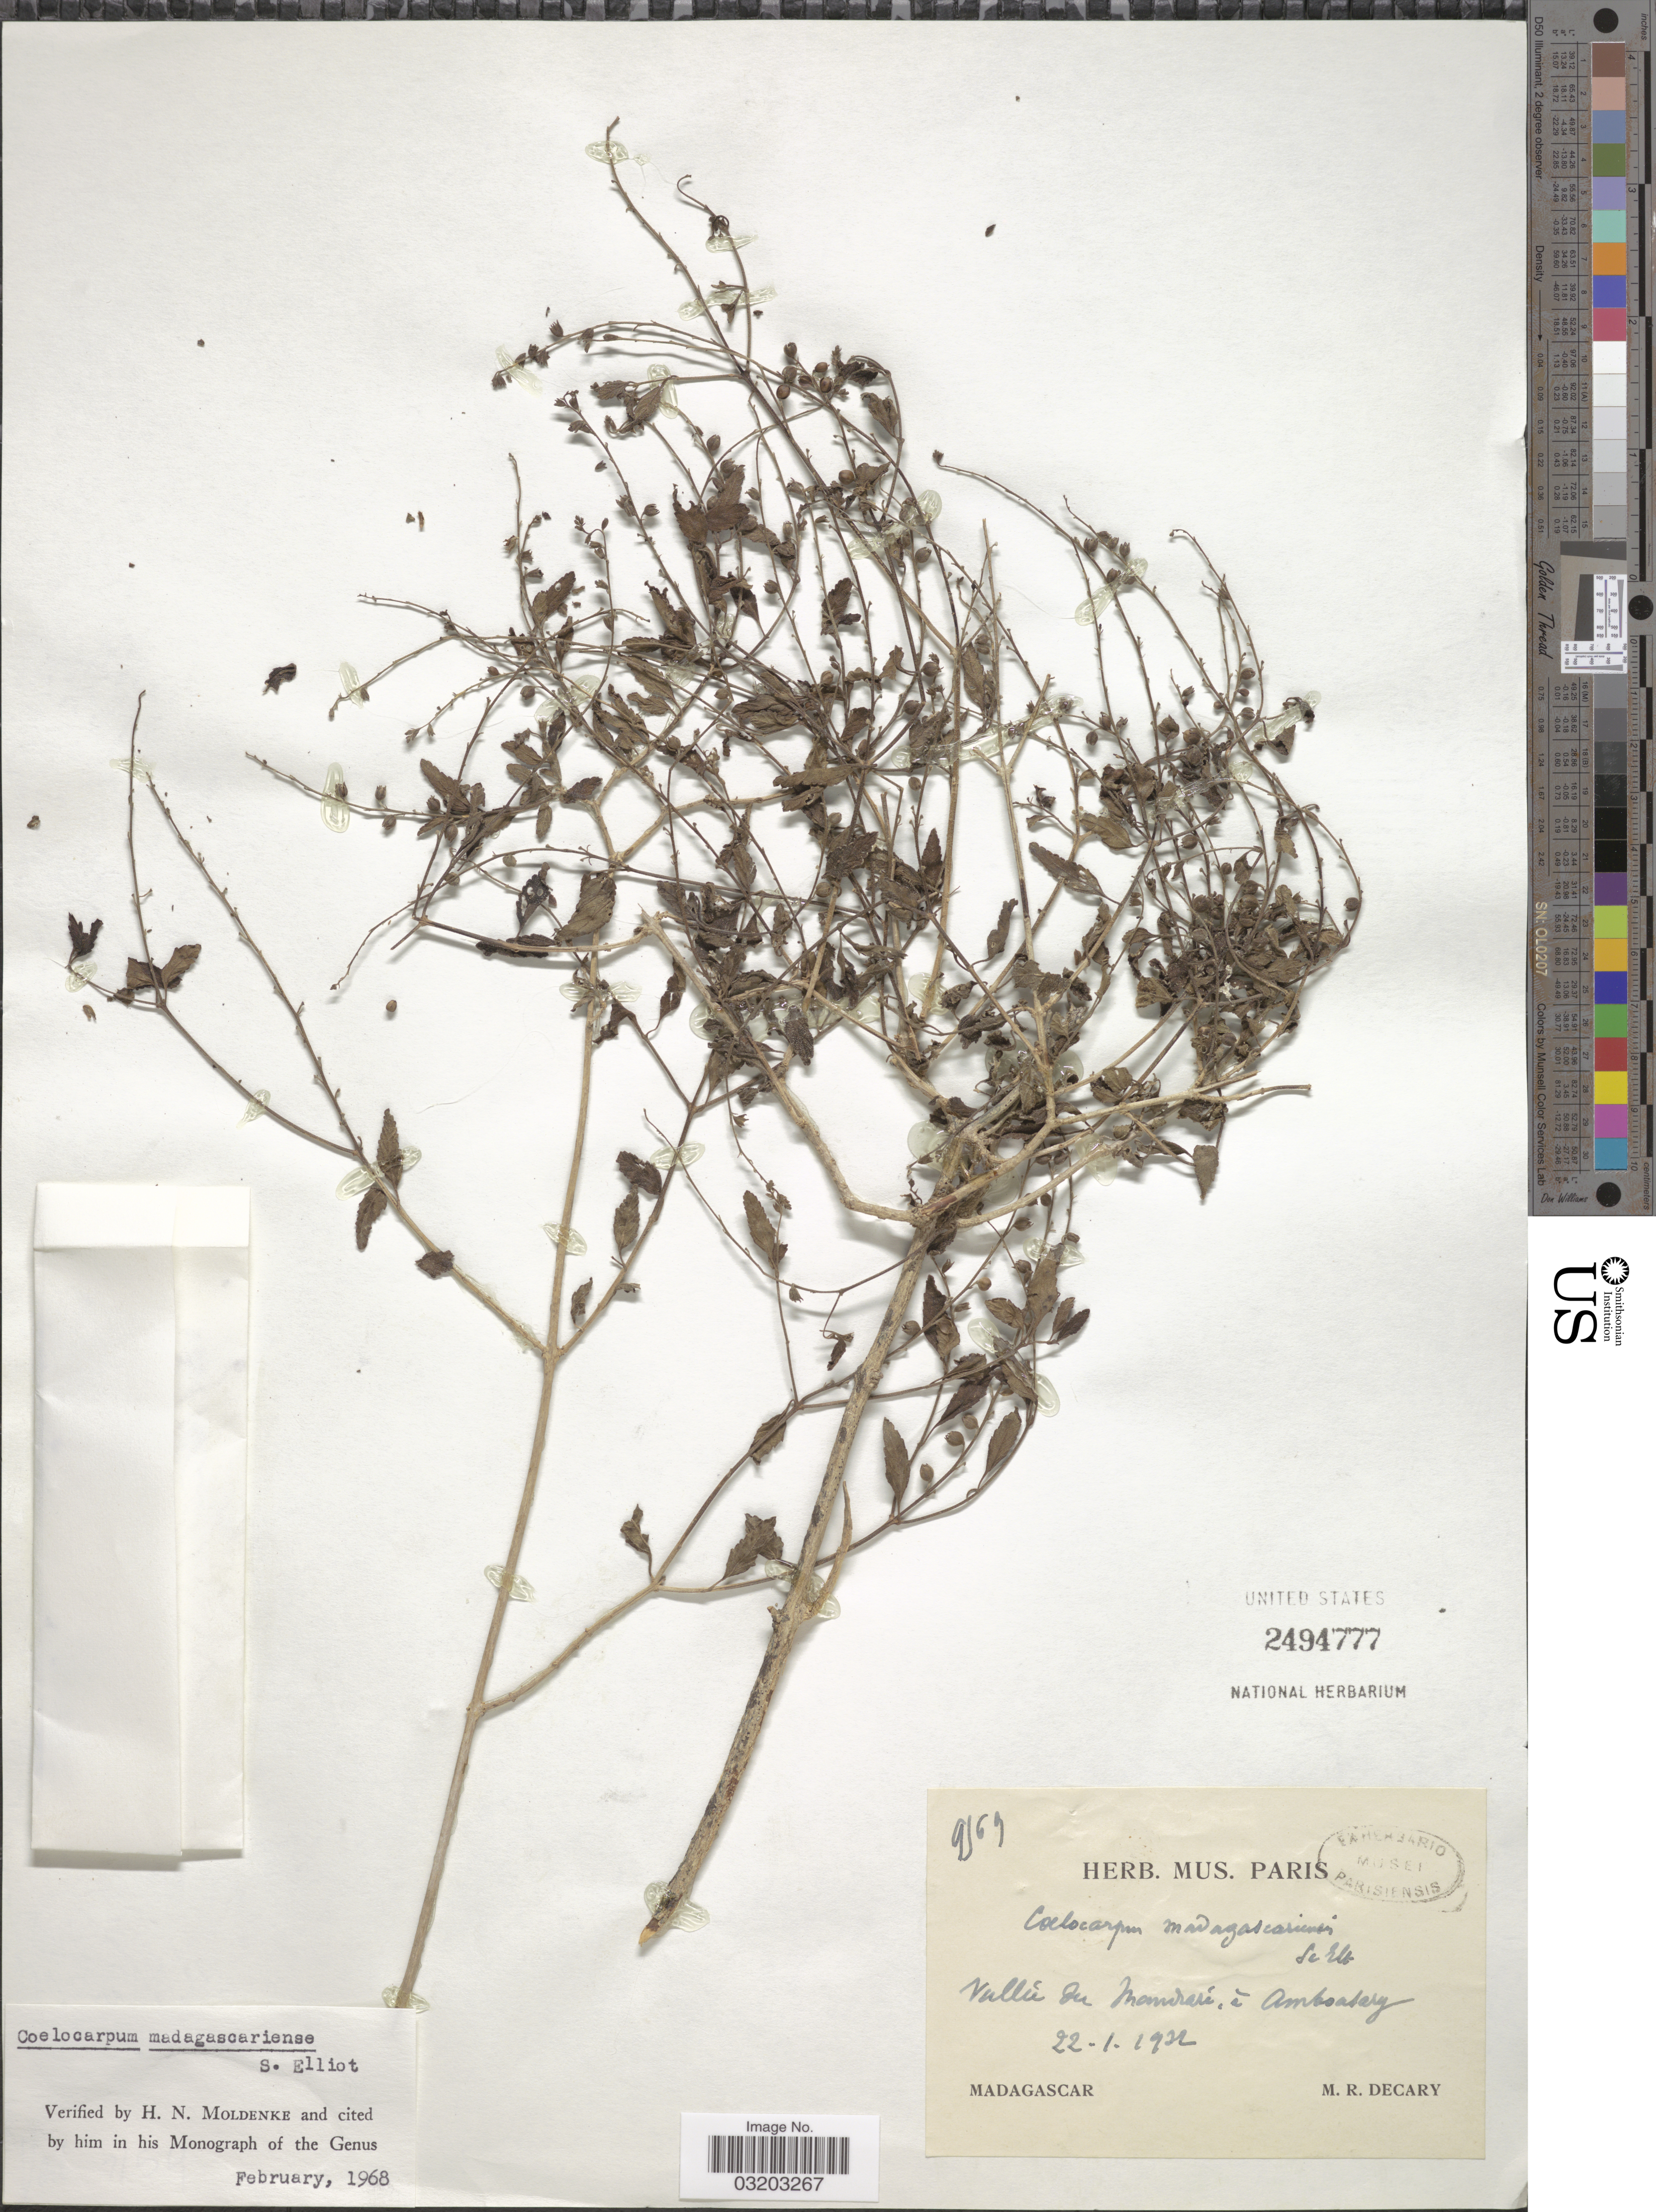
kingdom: Plantae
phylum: Tracheophyta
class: Magnoliopsida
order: Lamiales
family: Verbenaceae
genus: Coelocarpum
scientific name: Coelocarpum madagascariensis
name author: Scott Elliot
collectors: R. Decary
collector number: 9169*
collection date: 1922-01-22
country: Madagascar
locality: Vallée du Mandraré, á Amboasary.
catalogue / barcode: US 2494777